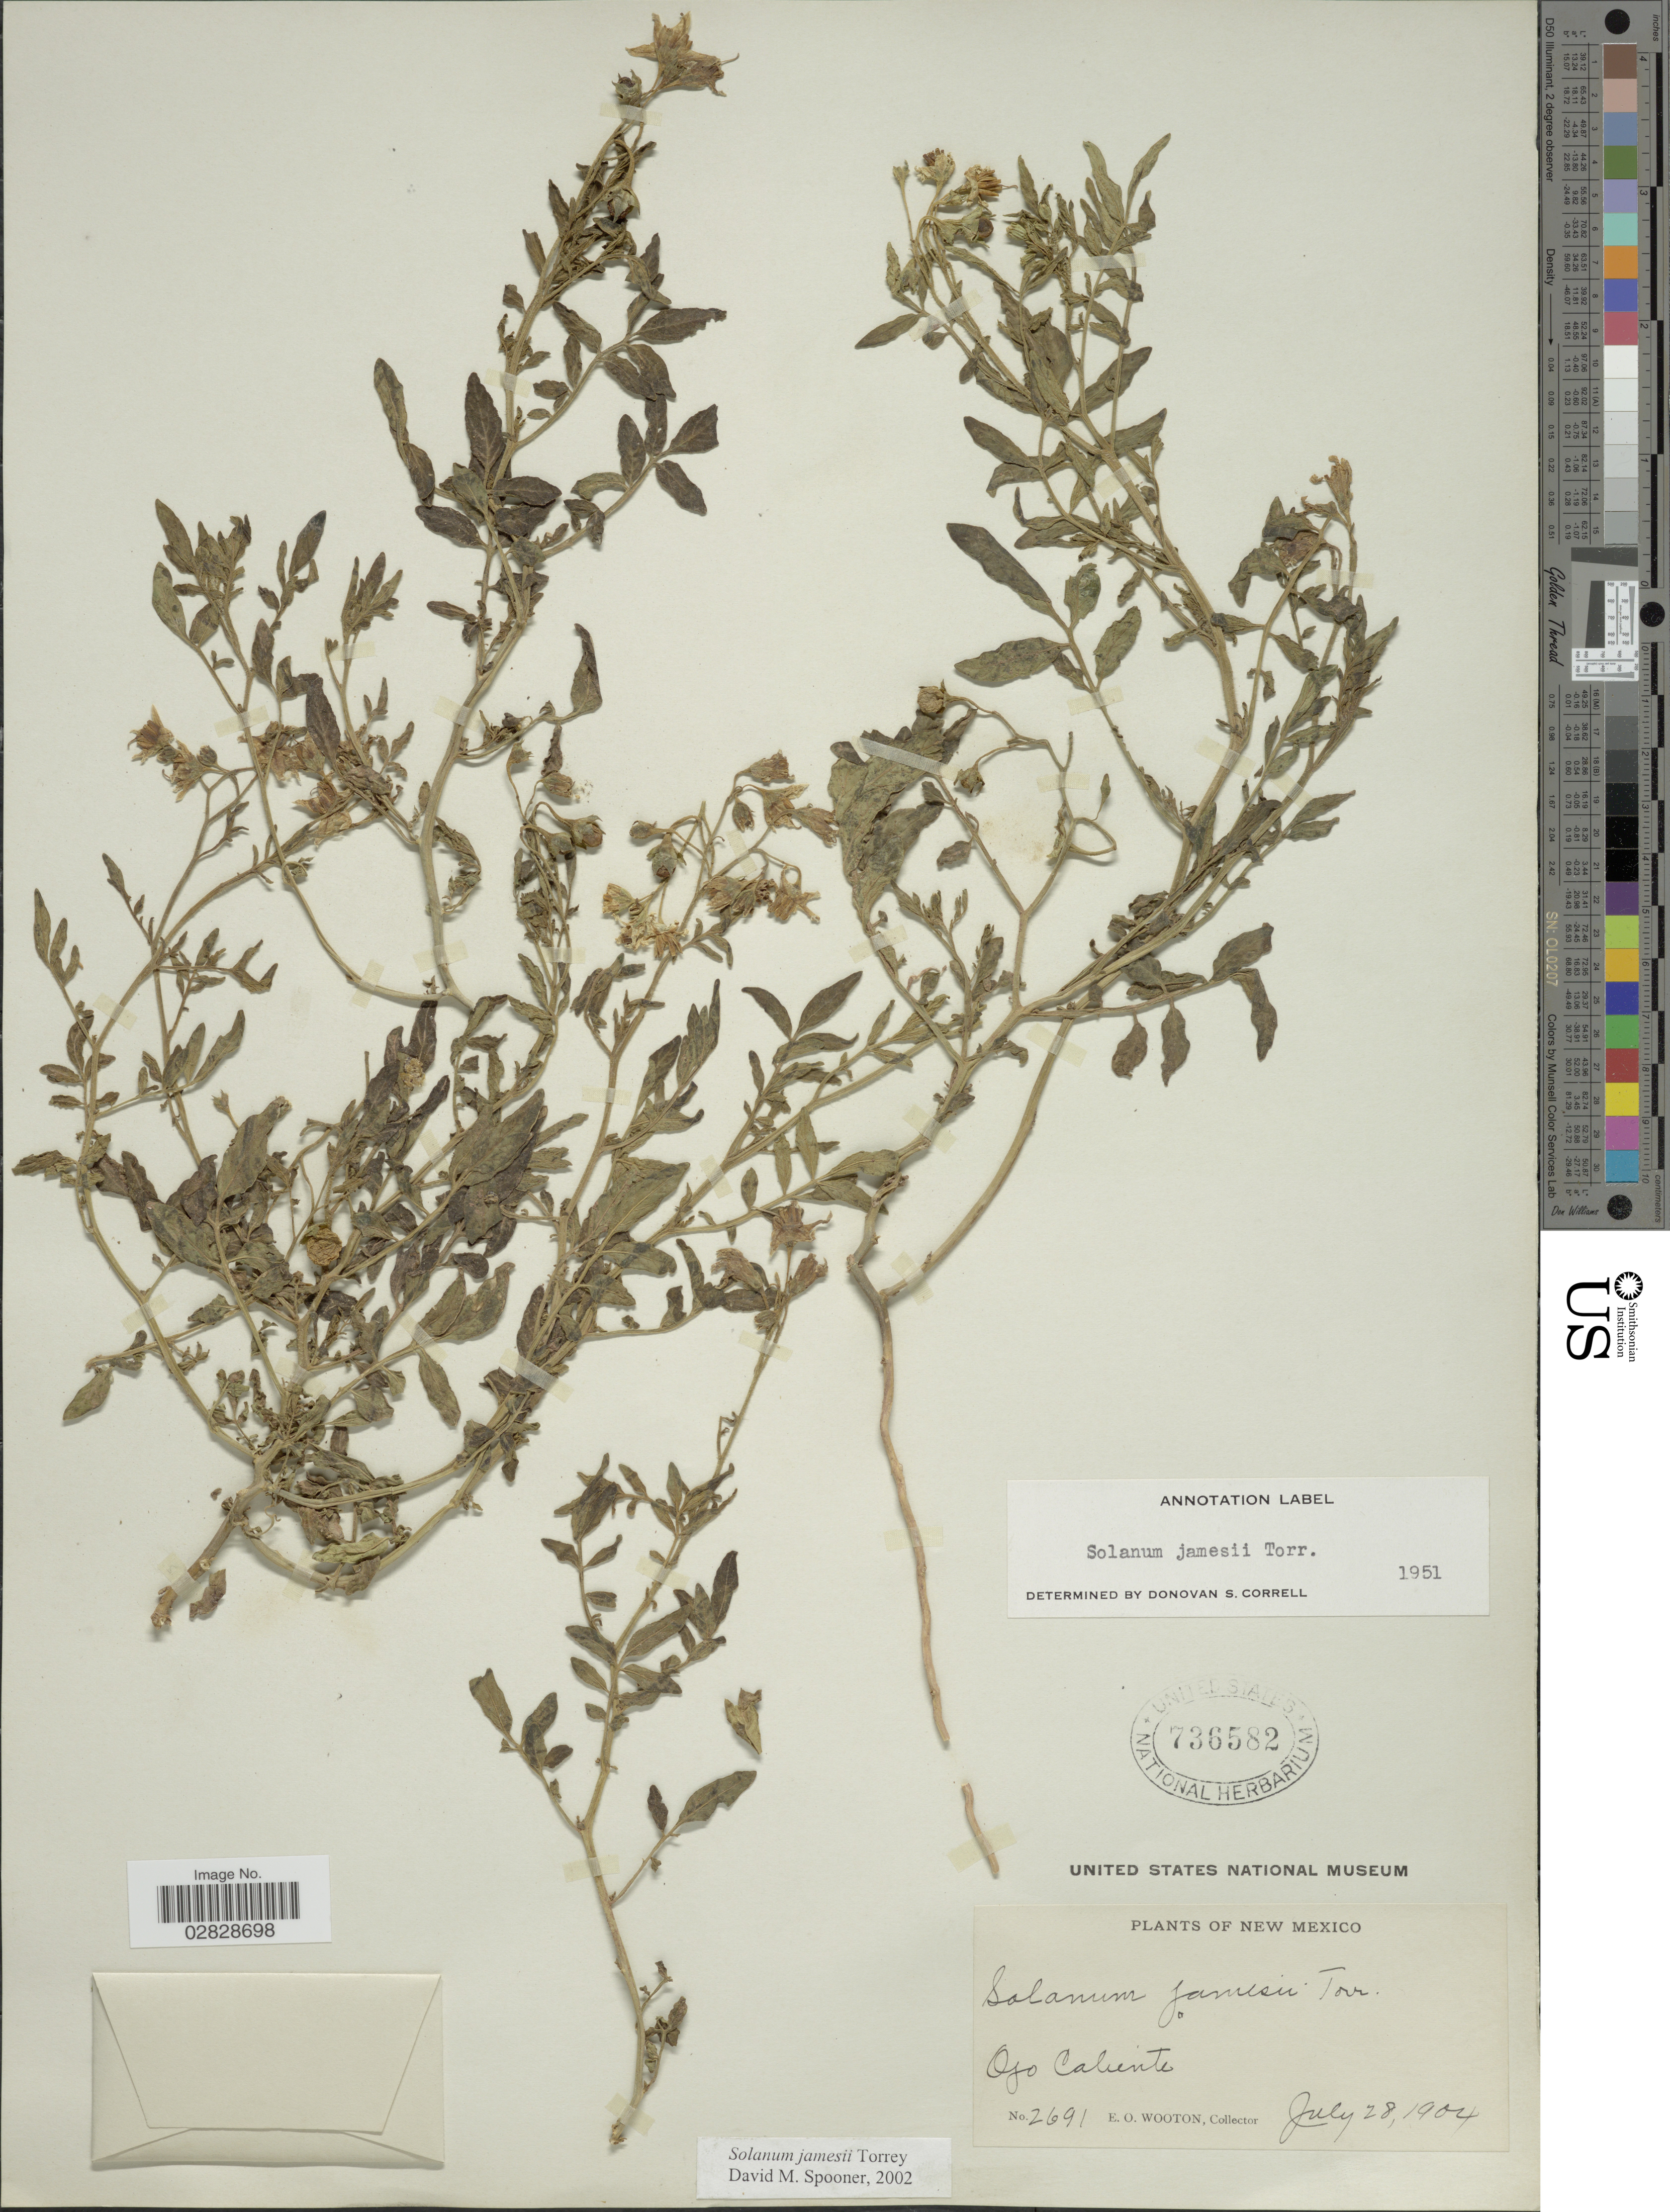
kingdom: Plantae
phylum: Tracheophyta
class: Magnoliopsida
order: Solanales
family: Solanaceae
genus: Solanum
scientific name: Solanum jamesii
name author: Torr.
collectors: E. O. Wooton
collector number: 2691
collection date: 1904-07-28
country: United States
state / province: New Mexico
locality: Ojo Caliente.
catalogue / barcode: US 736582